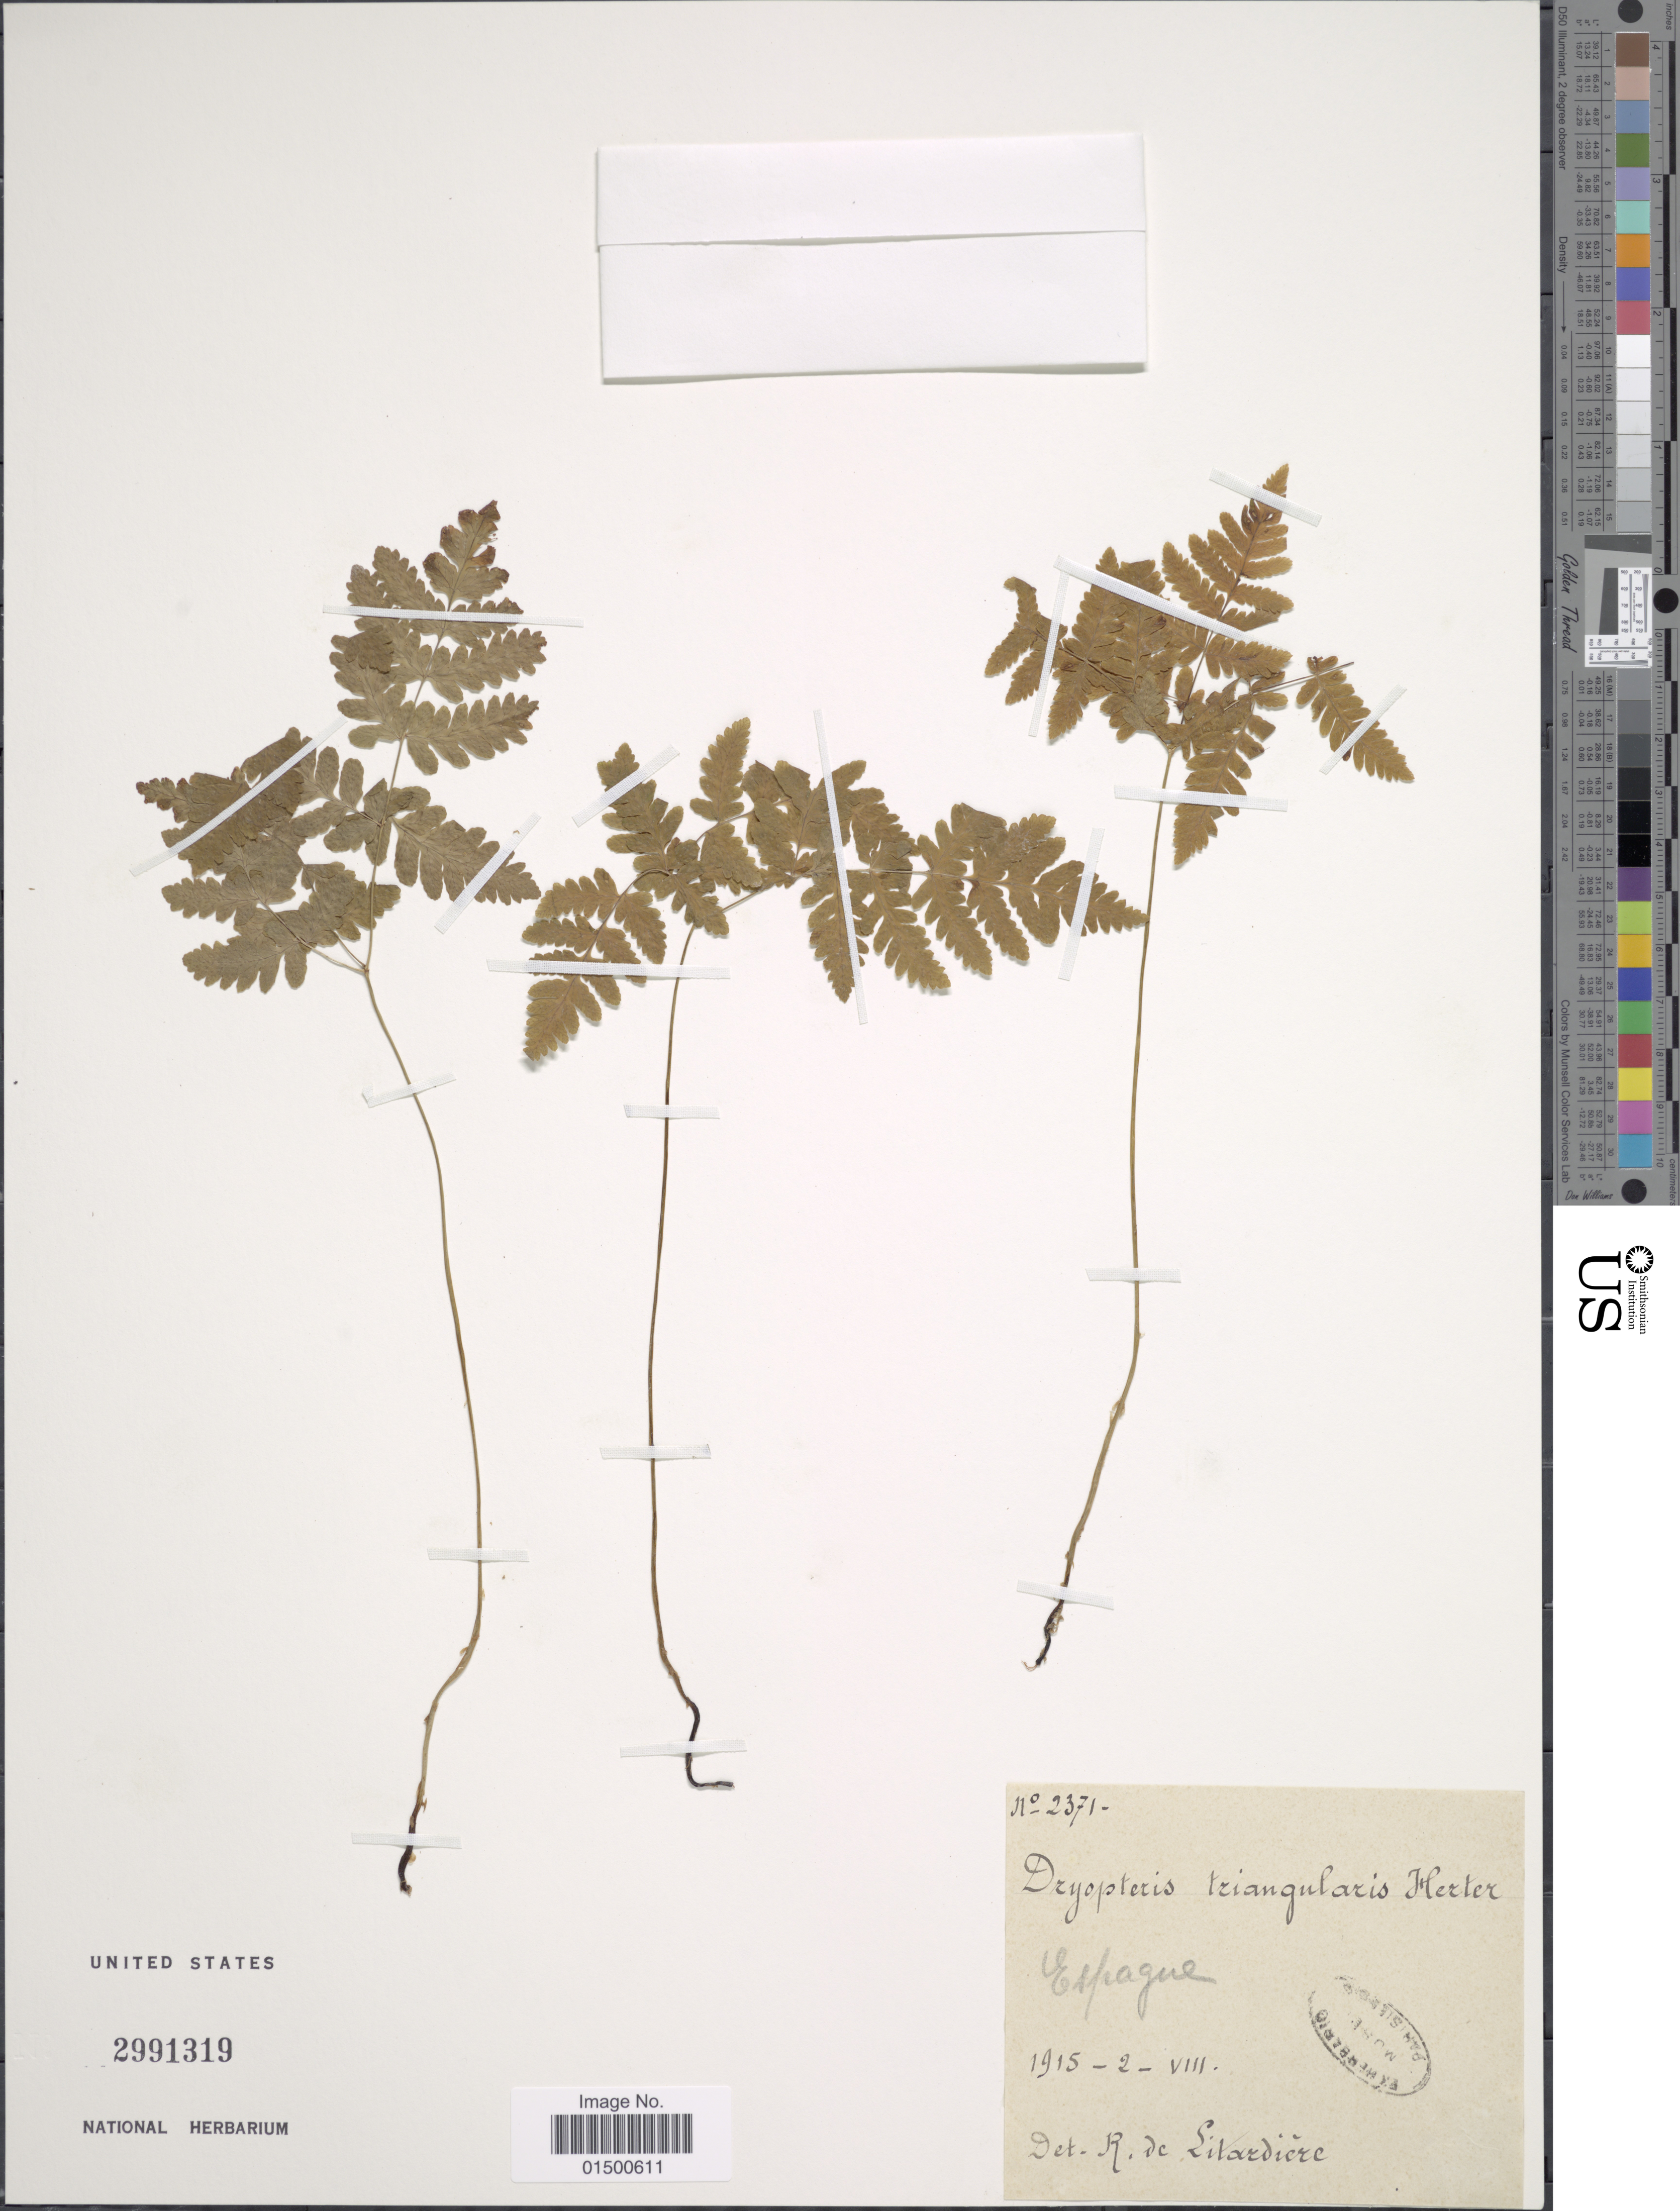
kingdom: Plantae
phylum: Tracheophyta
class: Polypodiopsida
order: Polypodiales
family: Cystopteridaceae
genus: Gymnocarpium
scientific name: Gymnocarpium disjunctum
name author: (Rupr.) Ching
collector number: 2371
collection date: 1915-08-02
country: Spain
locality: Espagne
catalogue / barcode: US 2991319